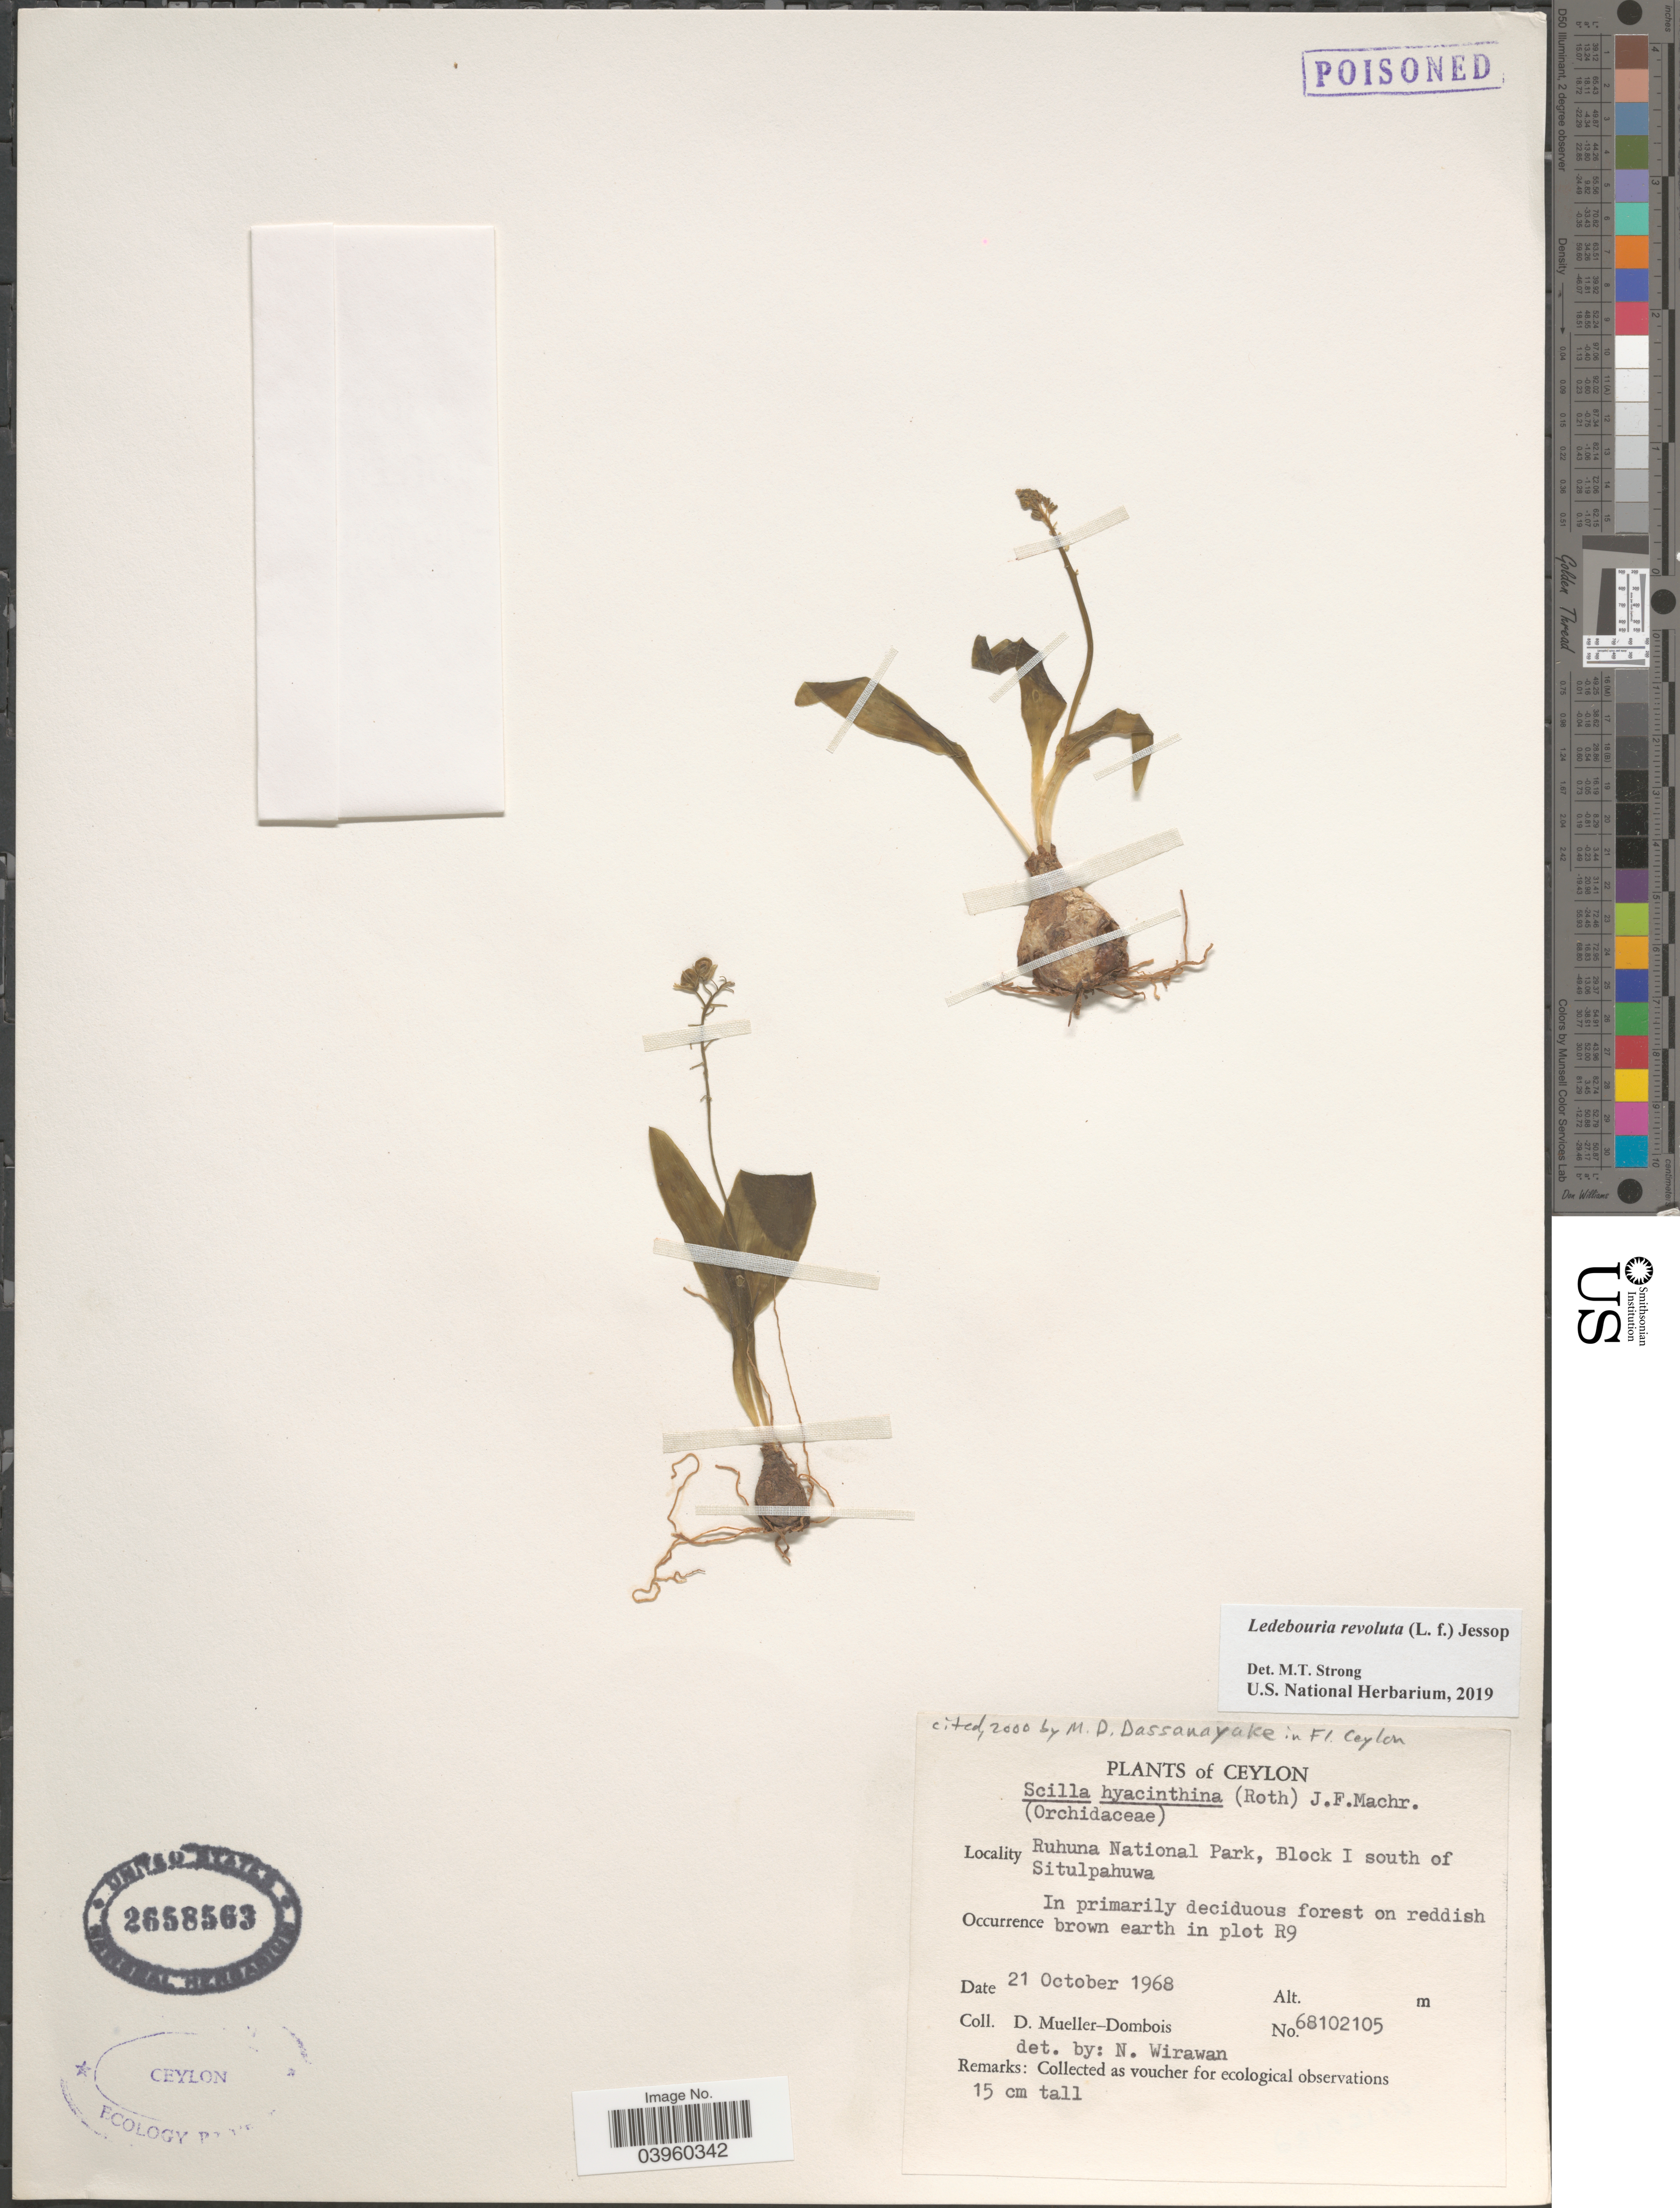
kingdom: Plantae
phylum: Tracheophyta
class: Liliopsida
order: Asparagales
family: Asparagaceae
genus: Ledebouria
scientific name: Ledebouria revoluta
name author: (L. f.) Jessop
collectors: D. Mueller-Dombois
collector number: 68102105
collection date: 1968-10-21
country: Sri Lanka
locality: Ceylon. Ruhuna National Park, Block I south of Situlpahuwa. In primarily deciduous forest on reddish brown earth in plot R9.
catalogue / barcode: US 2658563